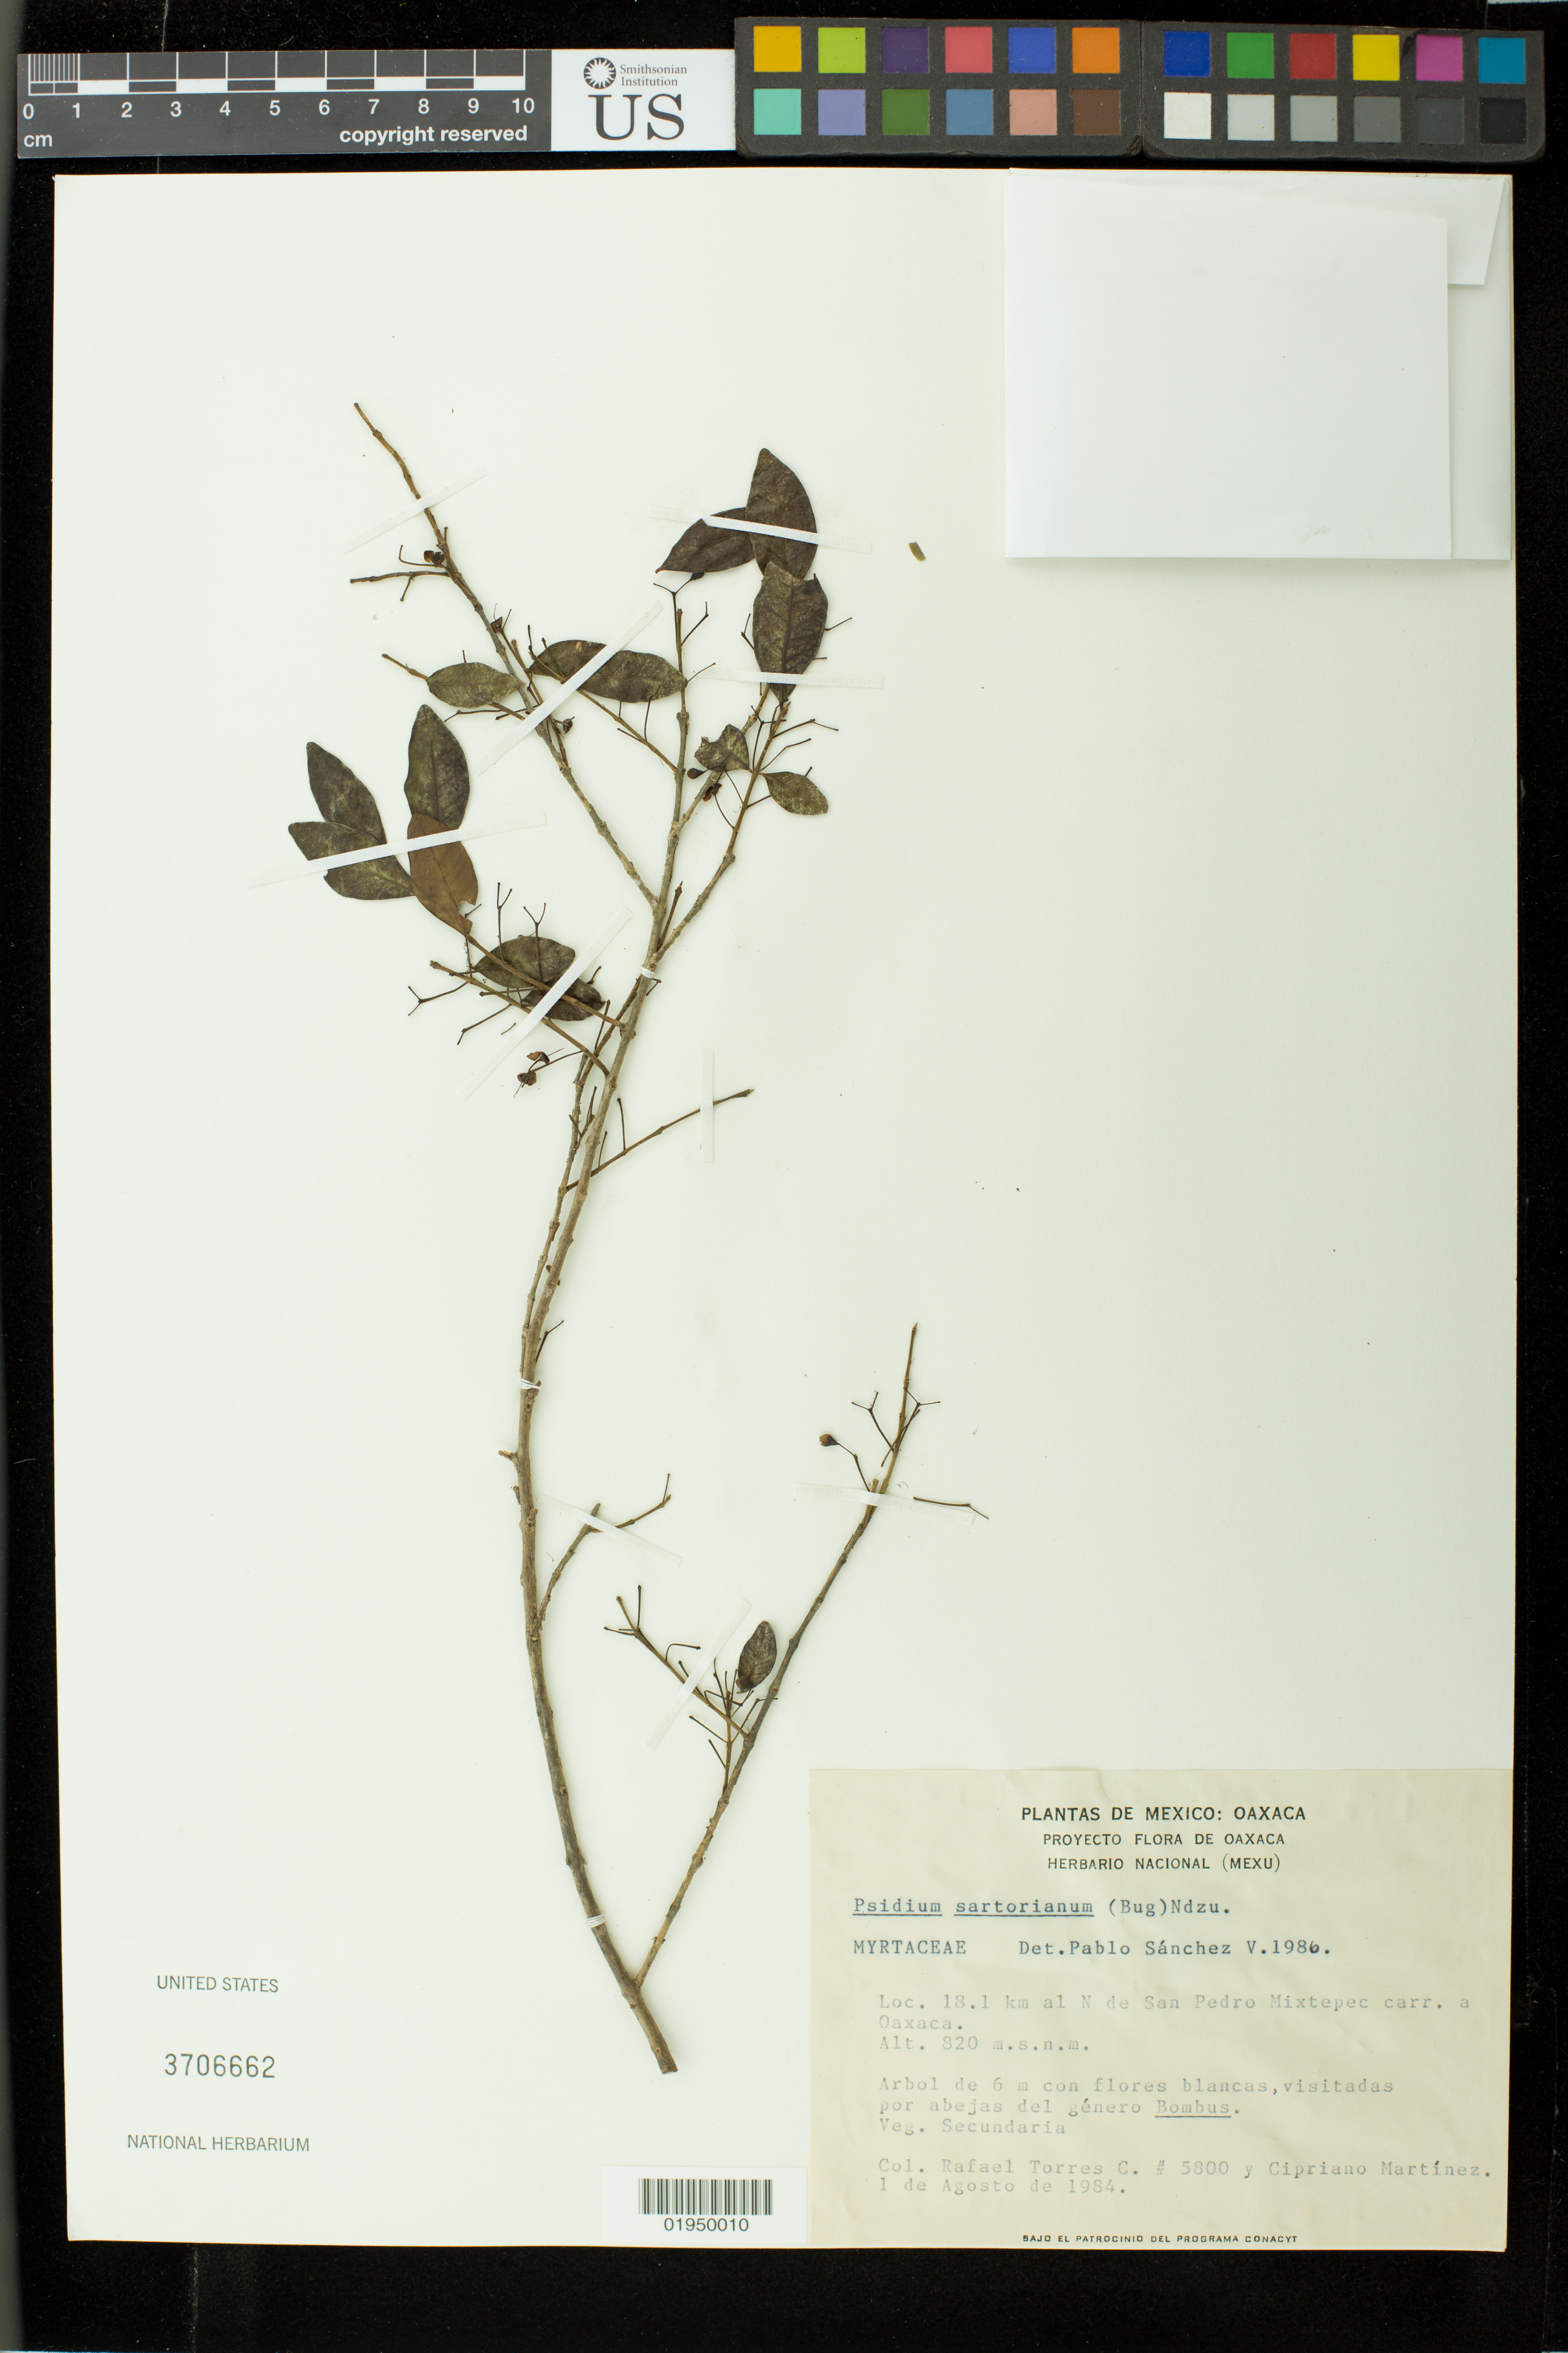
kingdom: Plantae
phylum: Tracheophyta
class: Magnoliopsida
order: Myrtales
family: Myrtaceae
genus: Psidium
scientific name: Psidium sartorianum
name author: (O. Berg) Nied.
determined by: Sanchez-V., P.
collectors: R. Torres C. & C. Martínez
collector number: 5800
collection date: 1984-08-01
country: Mexico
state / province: Oaxaca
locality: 18.1 km al N de San Pedro Mixtepec carr. a Oaxaca.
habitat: Secundaria.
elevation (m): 820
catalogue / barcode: US 3706662